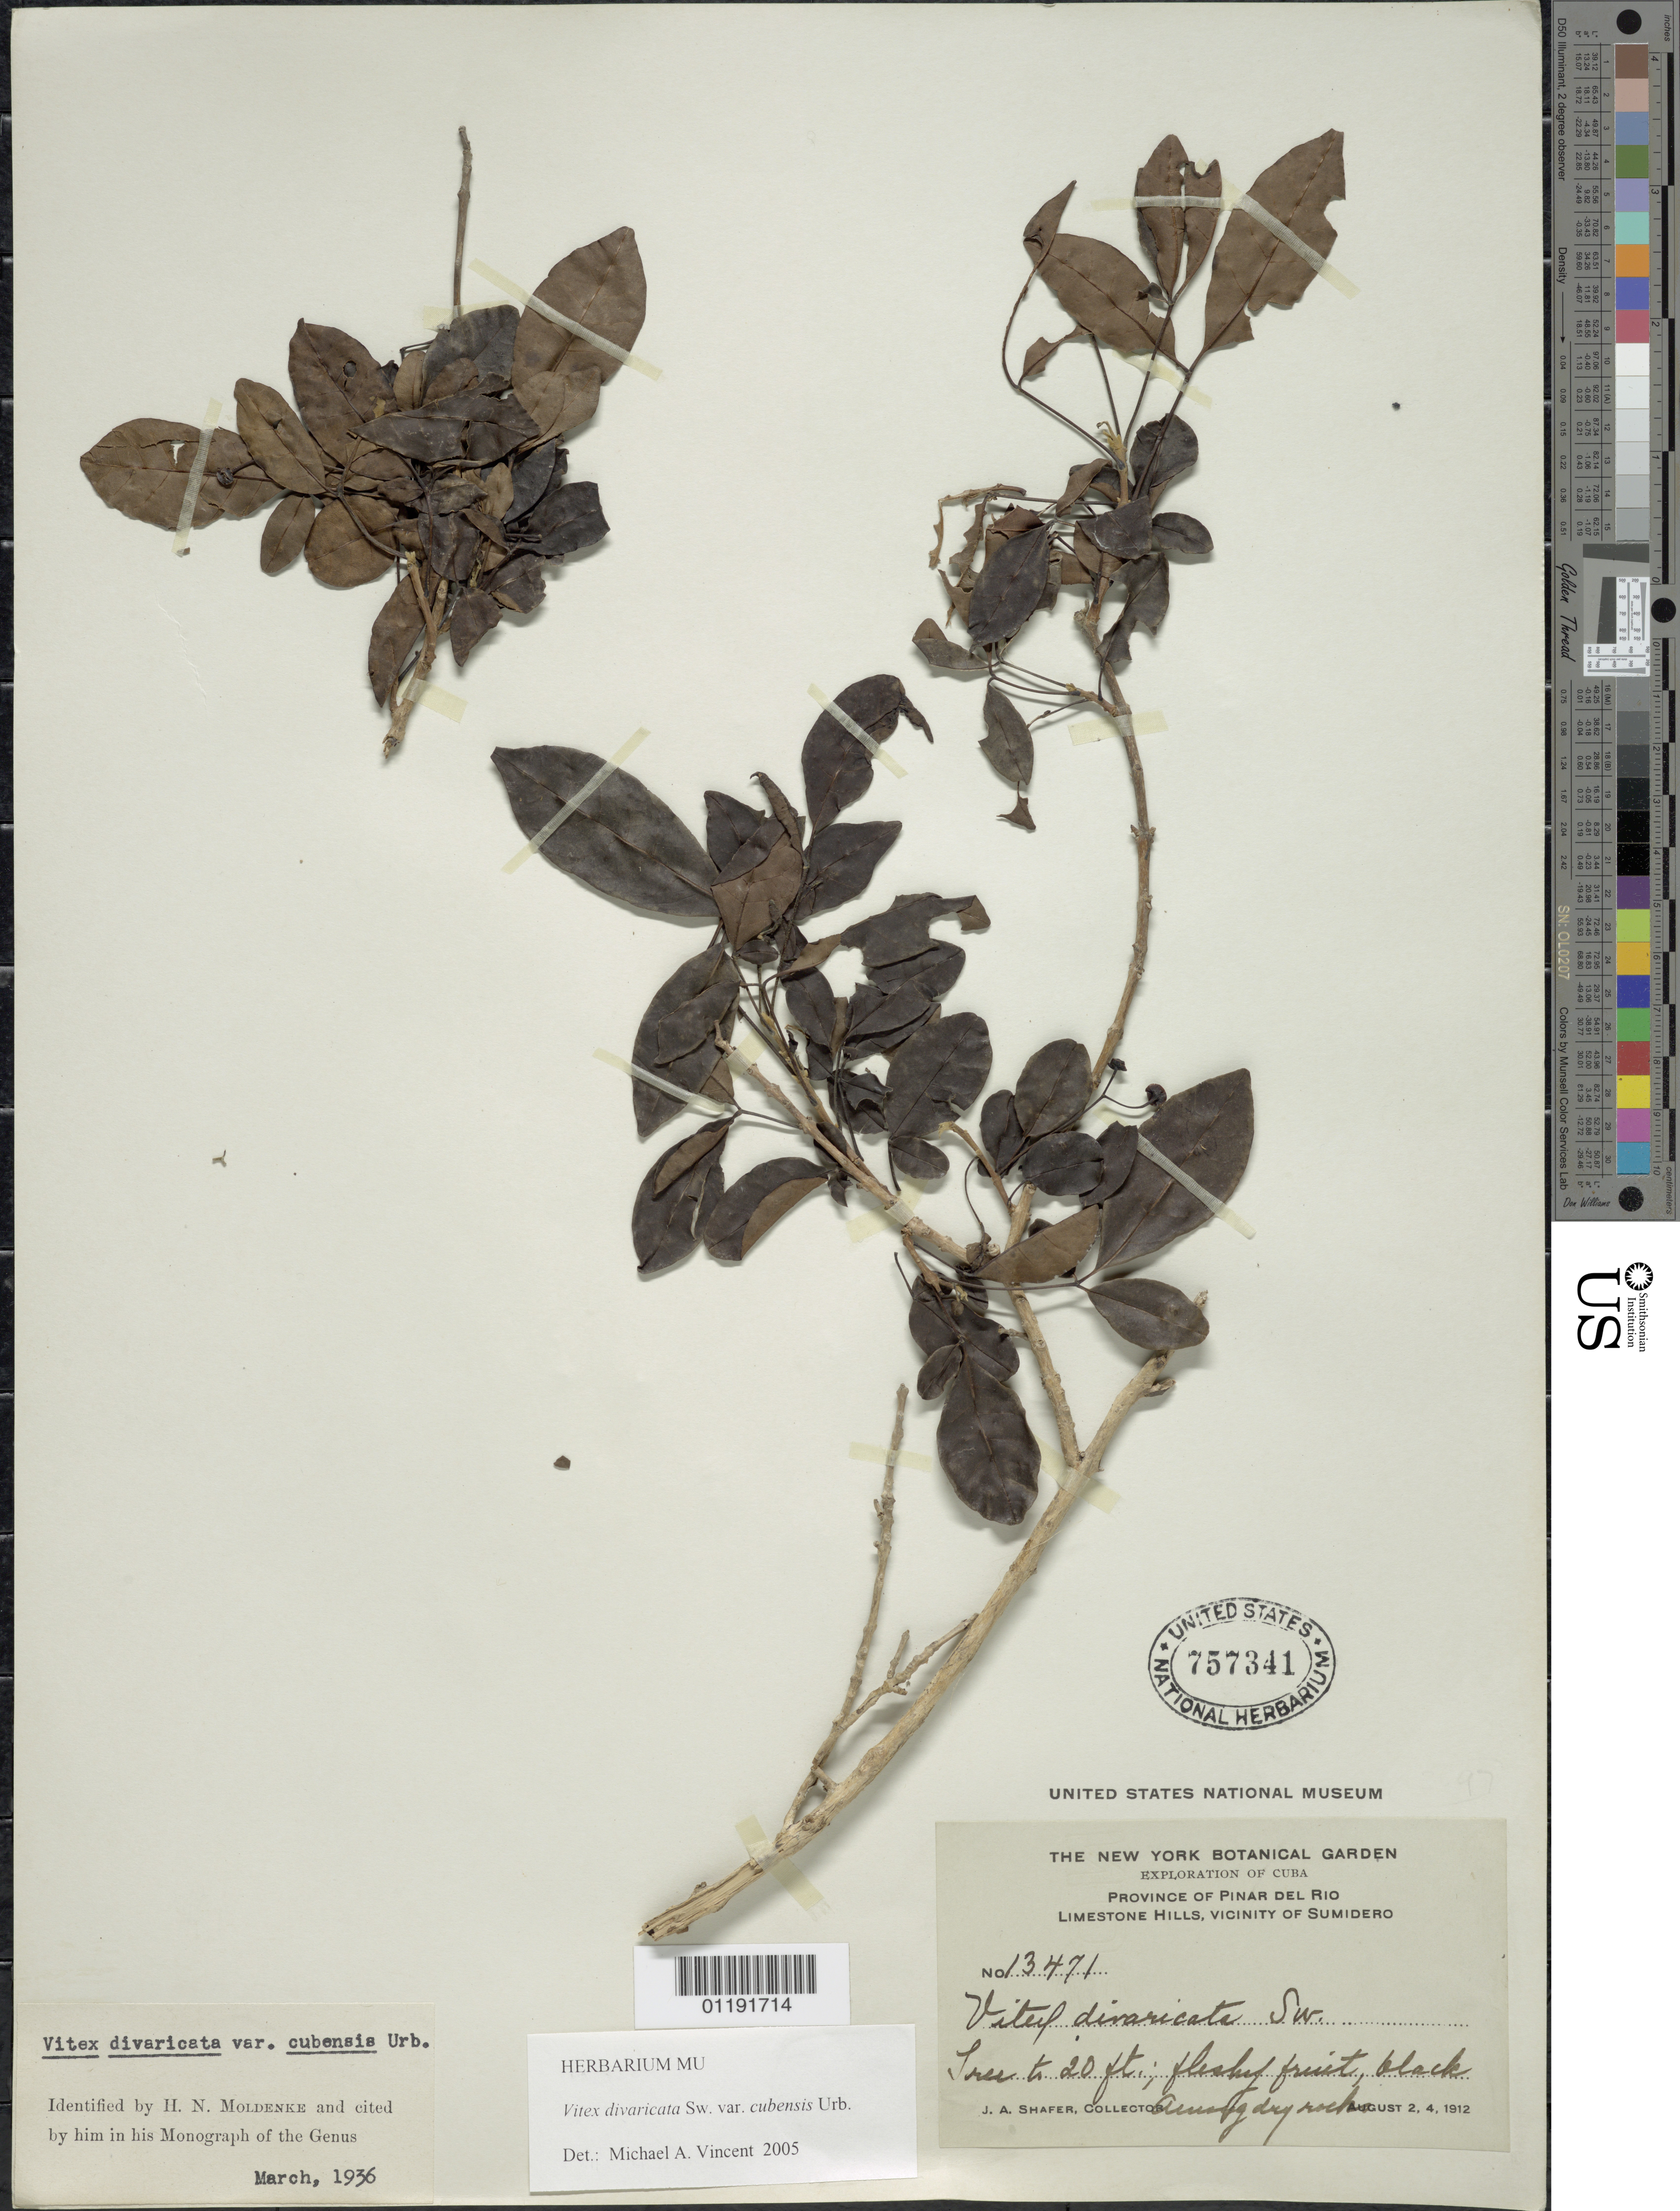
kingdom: Plantae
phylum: Tracheophyta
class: Magnoliopsida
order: Lamiales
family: Lamiaceae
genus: Vitex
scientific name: Vitex divaricata var. cubensis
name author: Urb.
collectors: J. A. Shafer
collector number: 13471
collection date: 1912-08-02,1912-08-04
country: Cuba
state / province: Pinar del Rio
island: Cuba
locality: Vicinity of Sumidero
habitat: Limestone hills, among dry rock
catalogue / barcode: US 757341